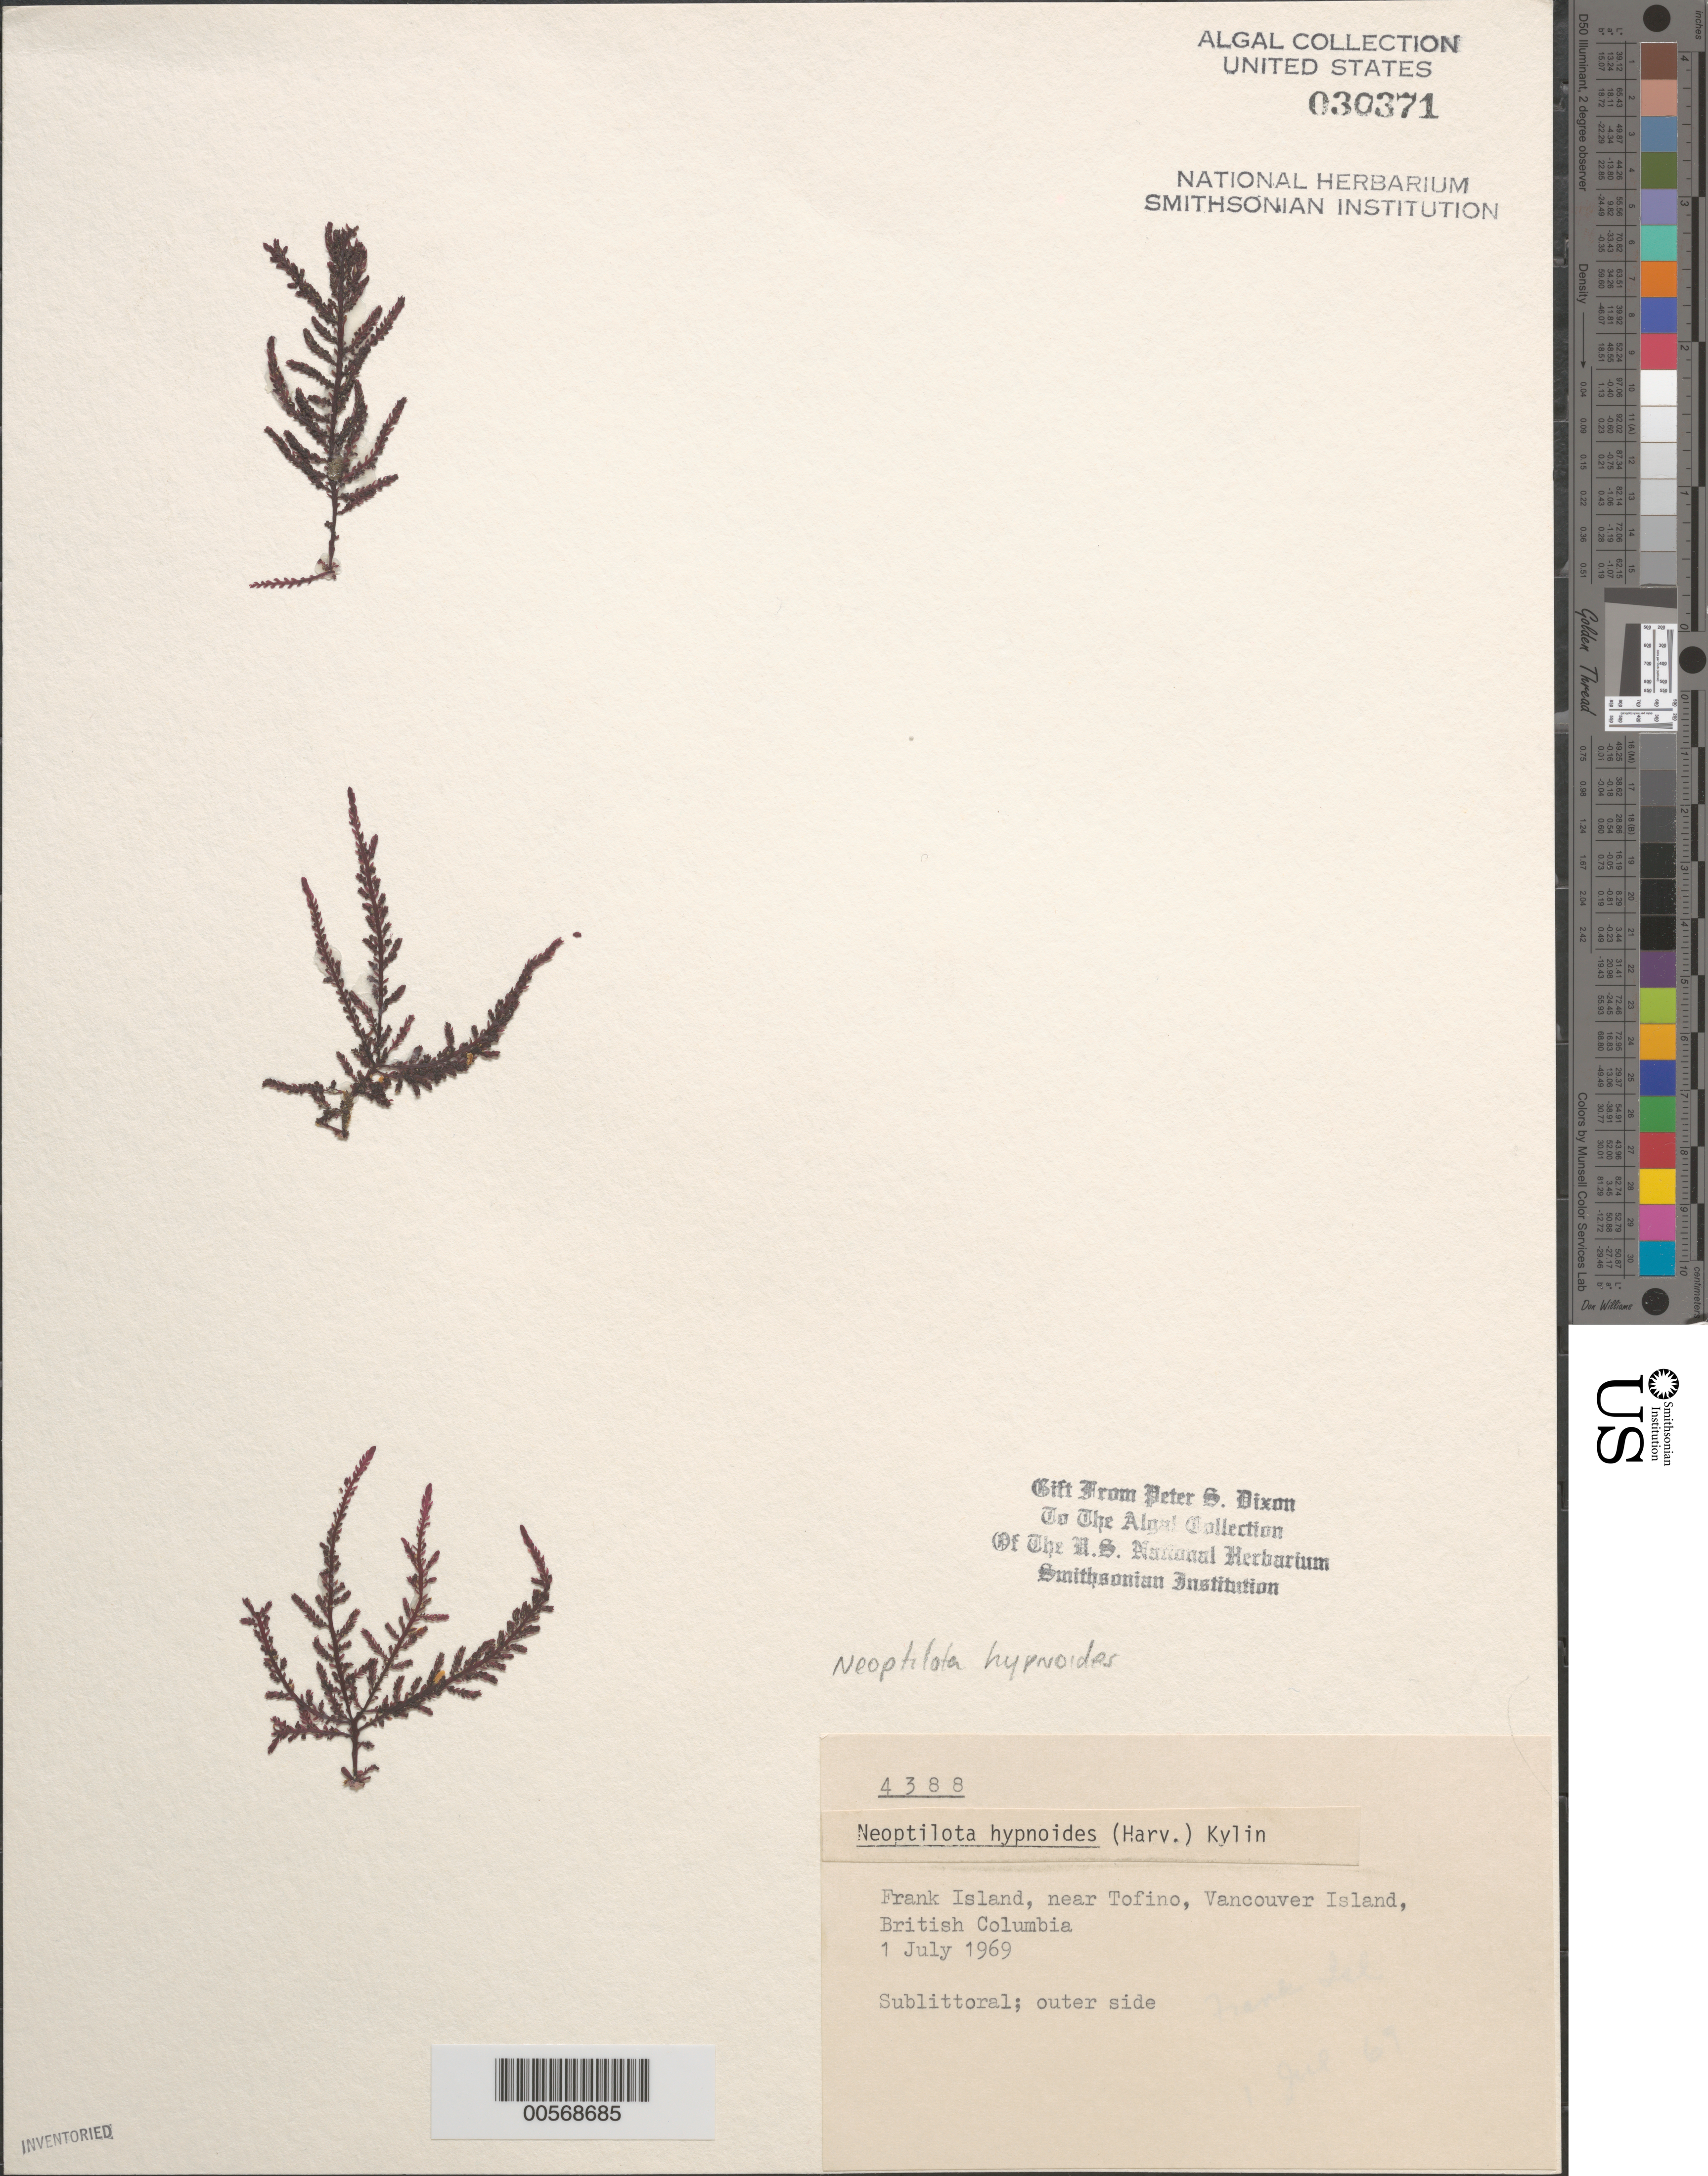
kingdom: Plantae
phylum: Rhodophyta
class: Florideophyceae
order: Ceramiales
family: Wrangeliaceae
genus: Ptilota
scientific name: Ptilota hypnoides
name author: Harv. in Hook. & Arn.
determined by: Algae name updating Project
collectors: P. S. Dixon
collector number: PSD 4388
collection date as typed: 01 Jul 1969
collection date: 1969-07-01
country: Canada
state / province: British Columbia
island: Frank Island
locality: Near Tofino, Vancouver Island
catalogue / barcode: US 30371